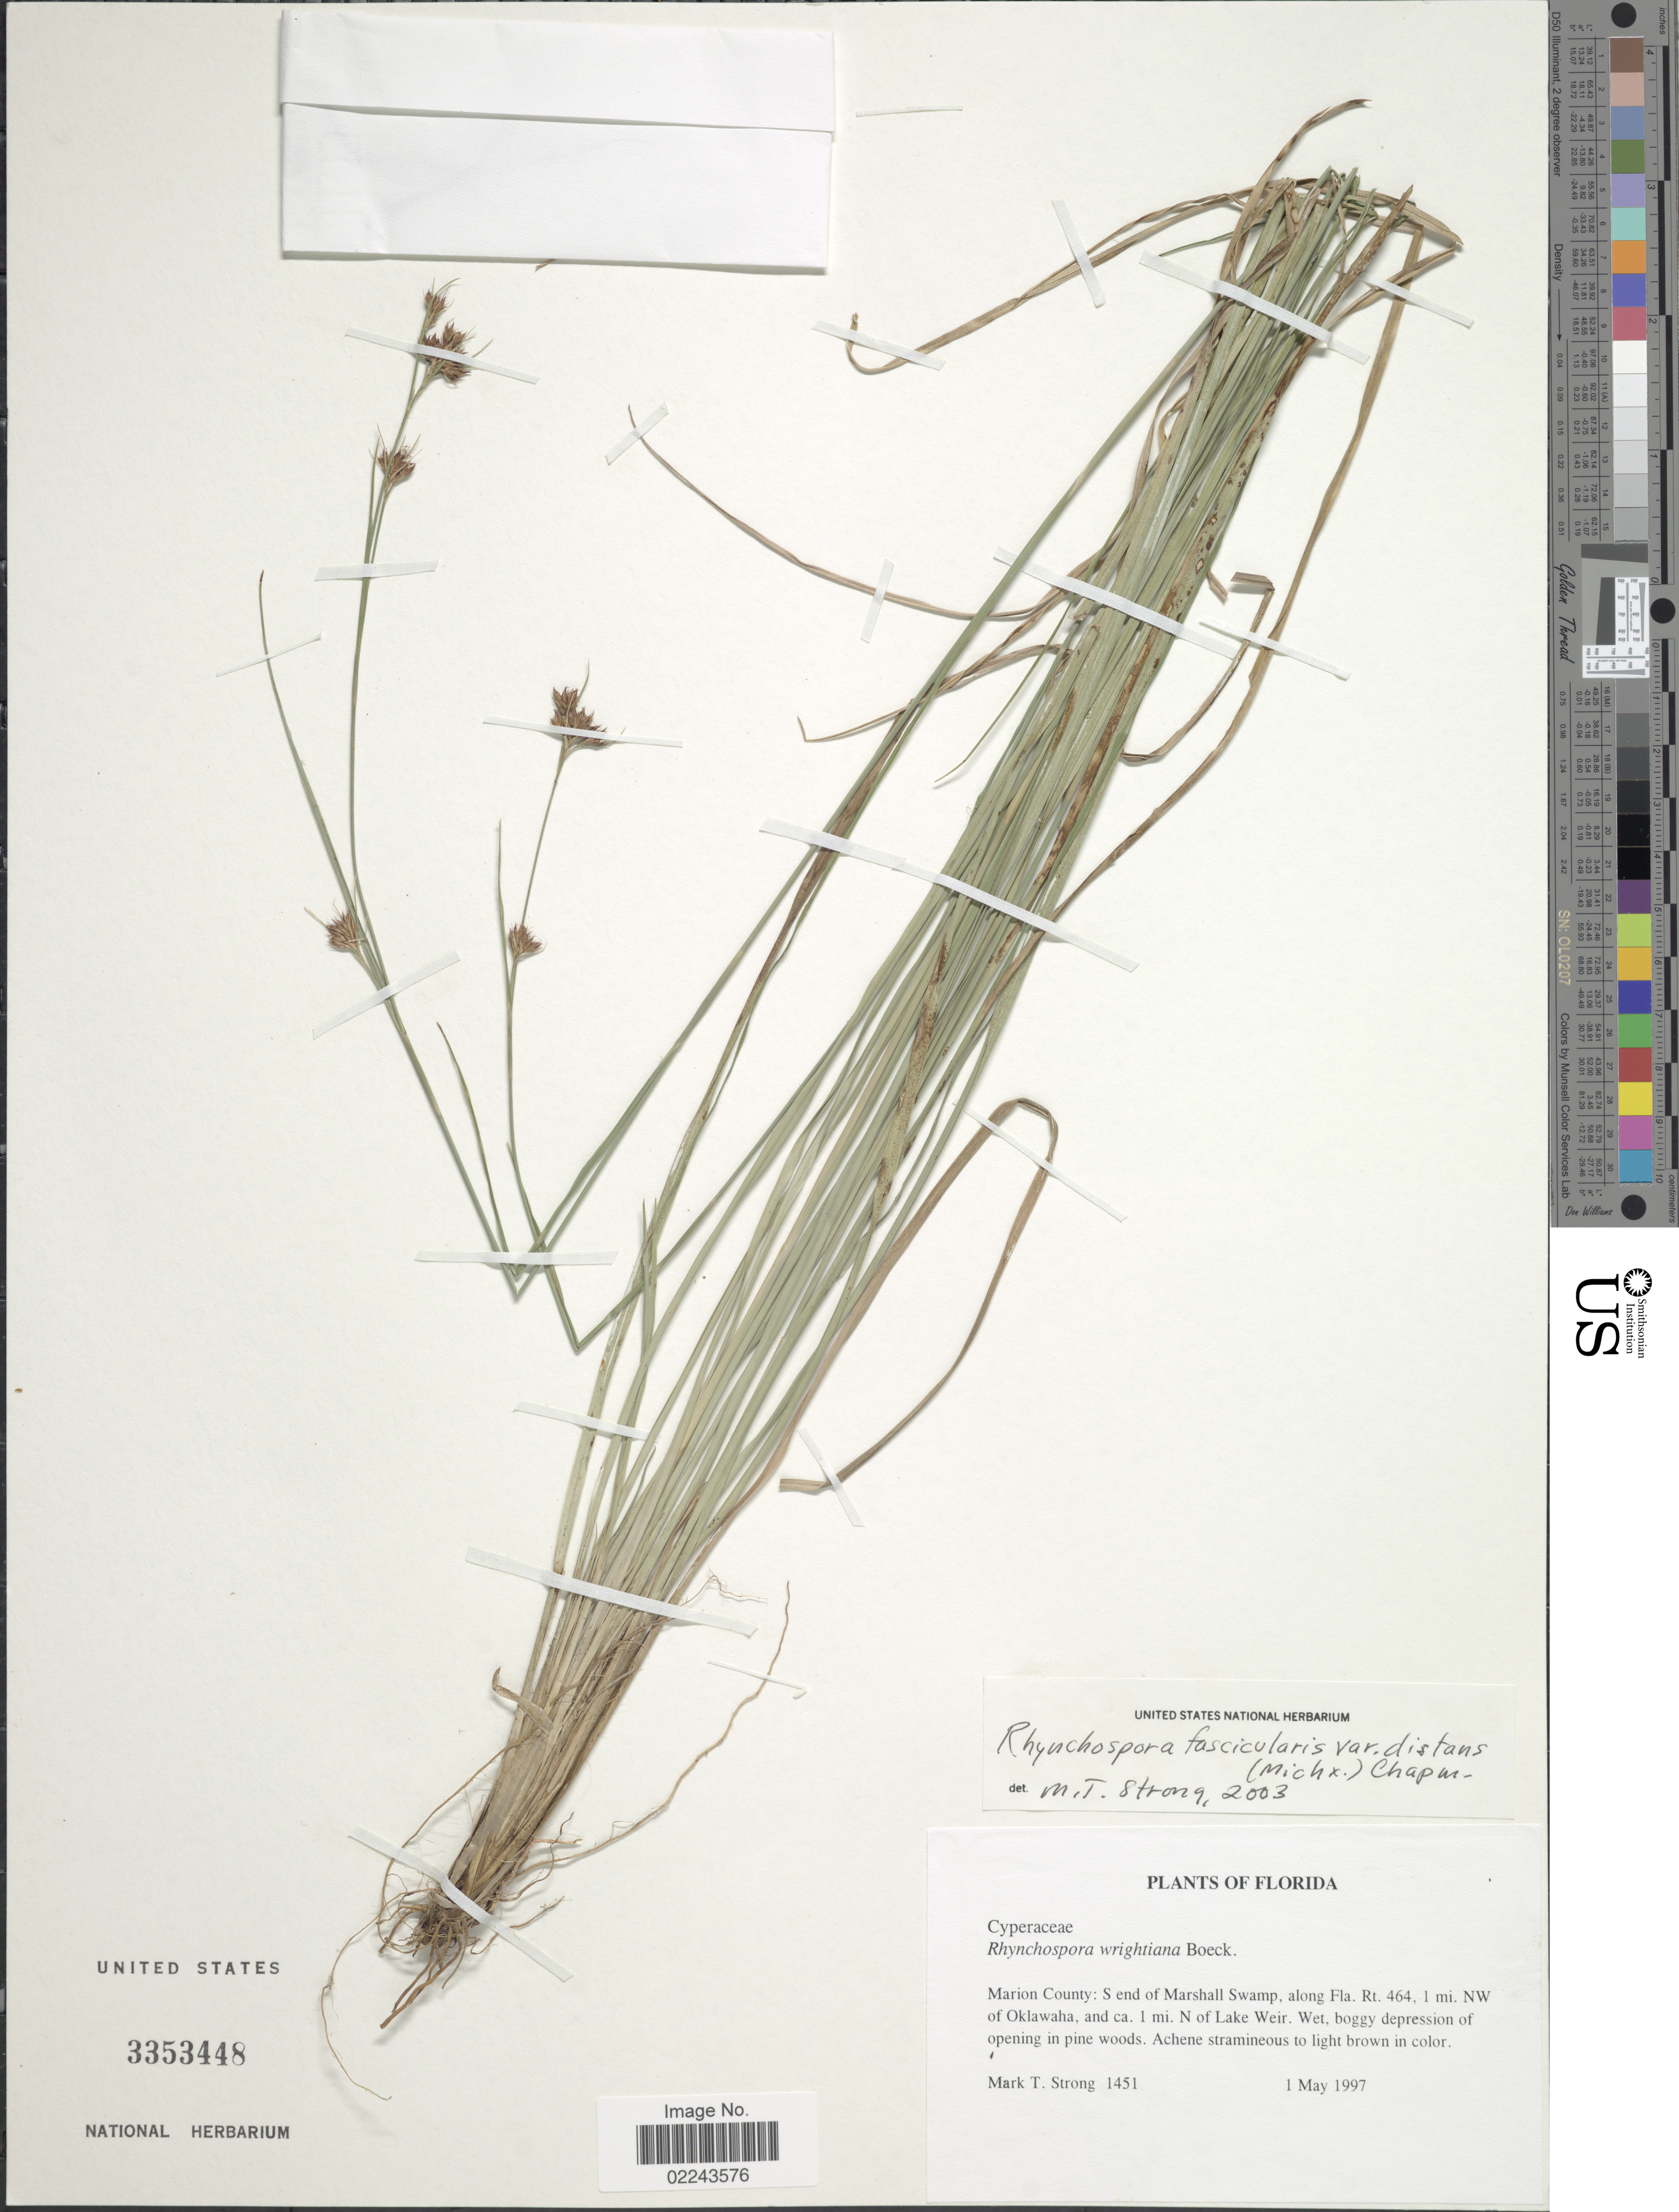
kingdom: Plantae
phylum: Tracheophyta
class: Liliopsida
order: Poales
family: Cyperaceae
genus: Rhynchospora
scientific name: Rhynchospora distans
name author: (Michx.) Vahl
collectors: M. T. Strong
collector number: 1451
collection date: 1997-05-01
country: United States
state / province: Florida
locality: Marion County, S end of Marshall Swamp, along Fla. Rt. 464, 1 mi NW of Oklawaha and ca 1 mi N of Lake Weir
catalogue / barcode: US 3353448